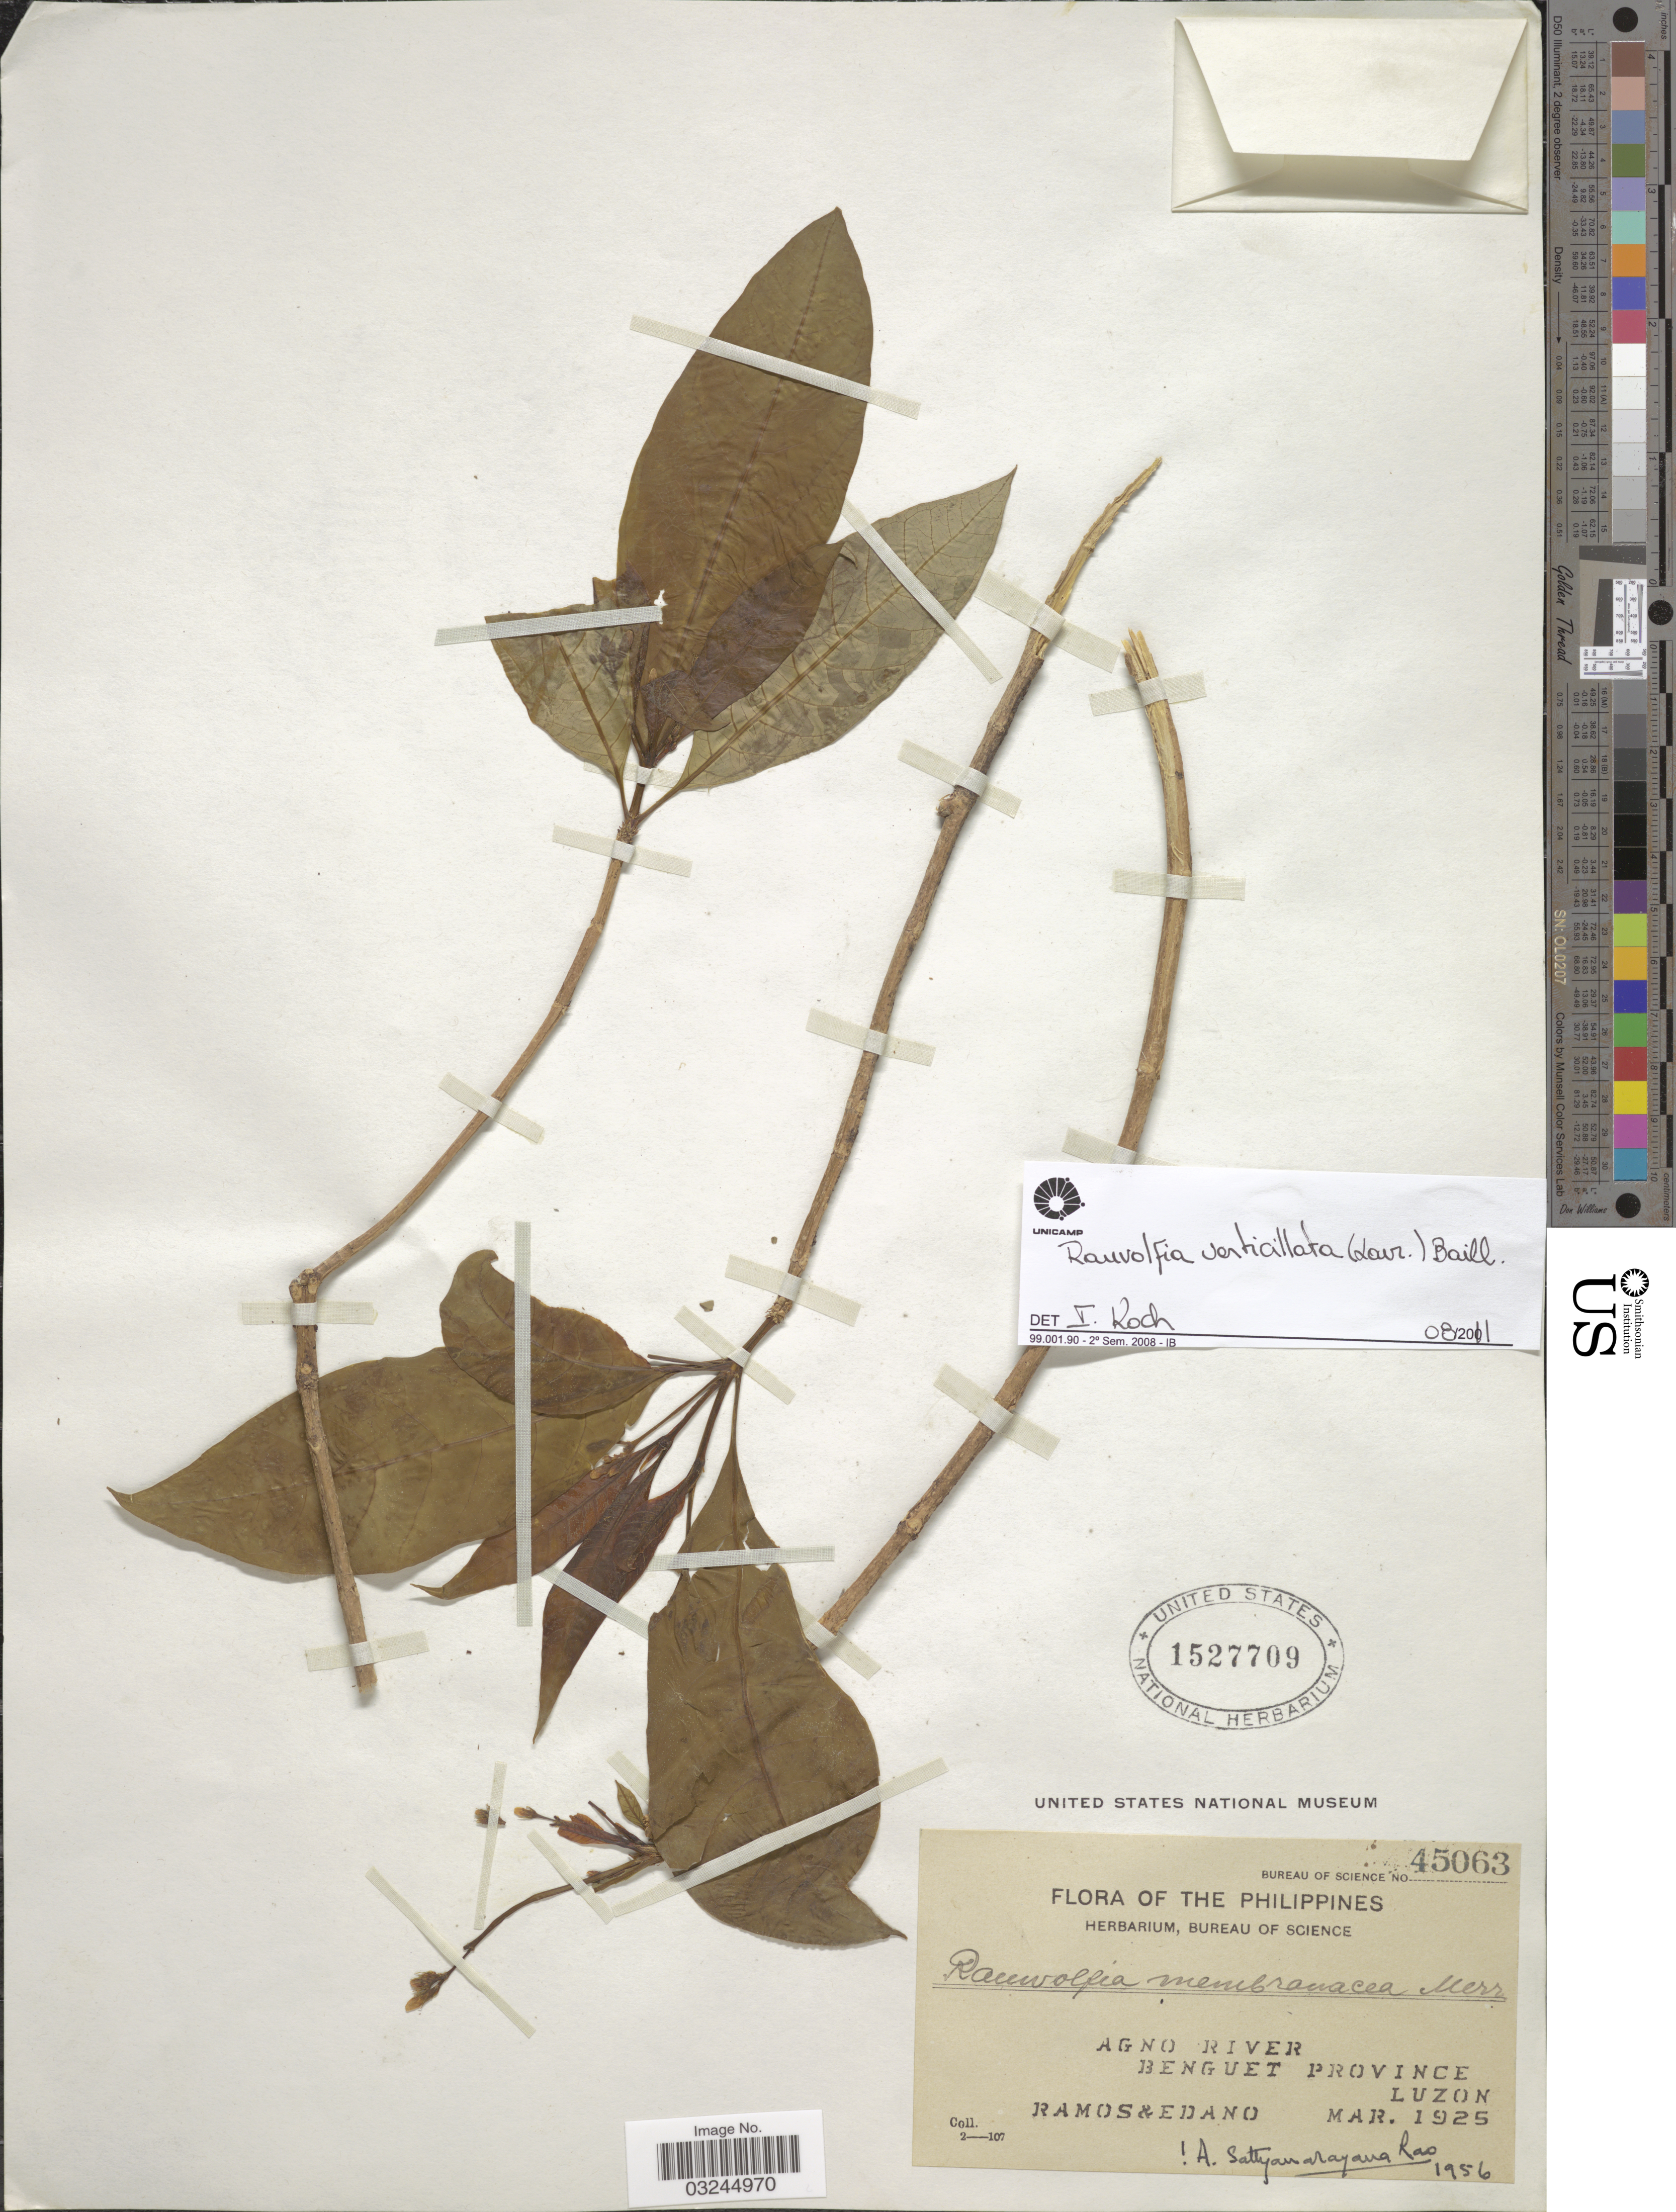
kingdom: Plantae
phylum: Tracheophyta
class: Magnoliopsida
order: Gentianales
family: Apocynaceae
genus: Rauvolfia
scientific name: Rauvolfia verticillata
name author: (Lour.) Baill.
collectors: -. Ramos & -. Edano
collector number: Bureau of Science 45063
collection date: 1925-03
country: Philippines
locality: Agno River. Benguet Province. Luzon.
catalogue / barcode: US 1527709